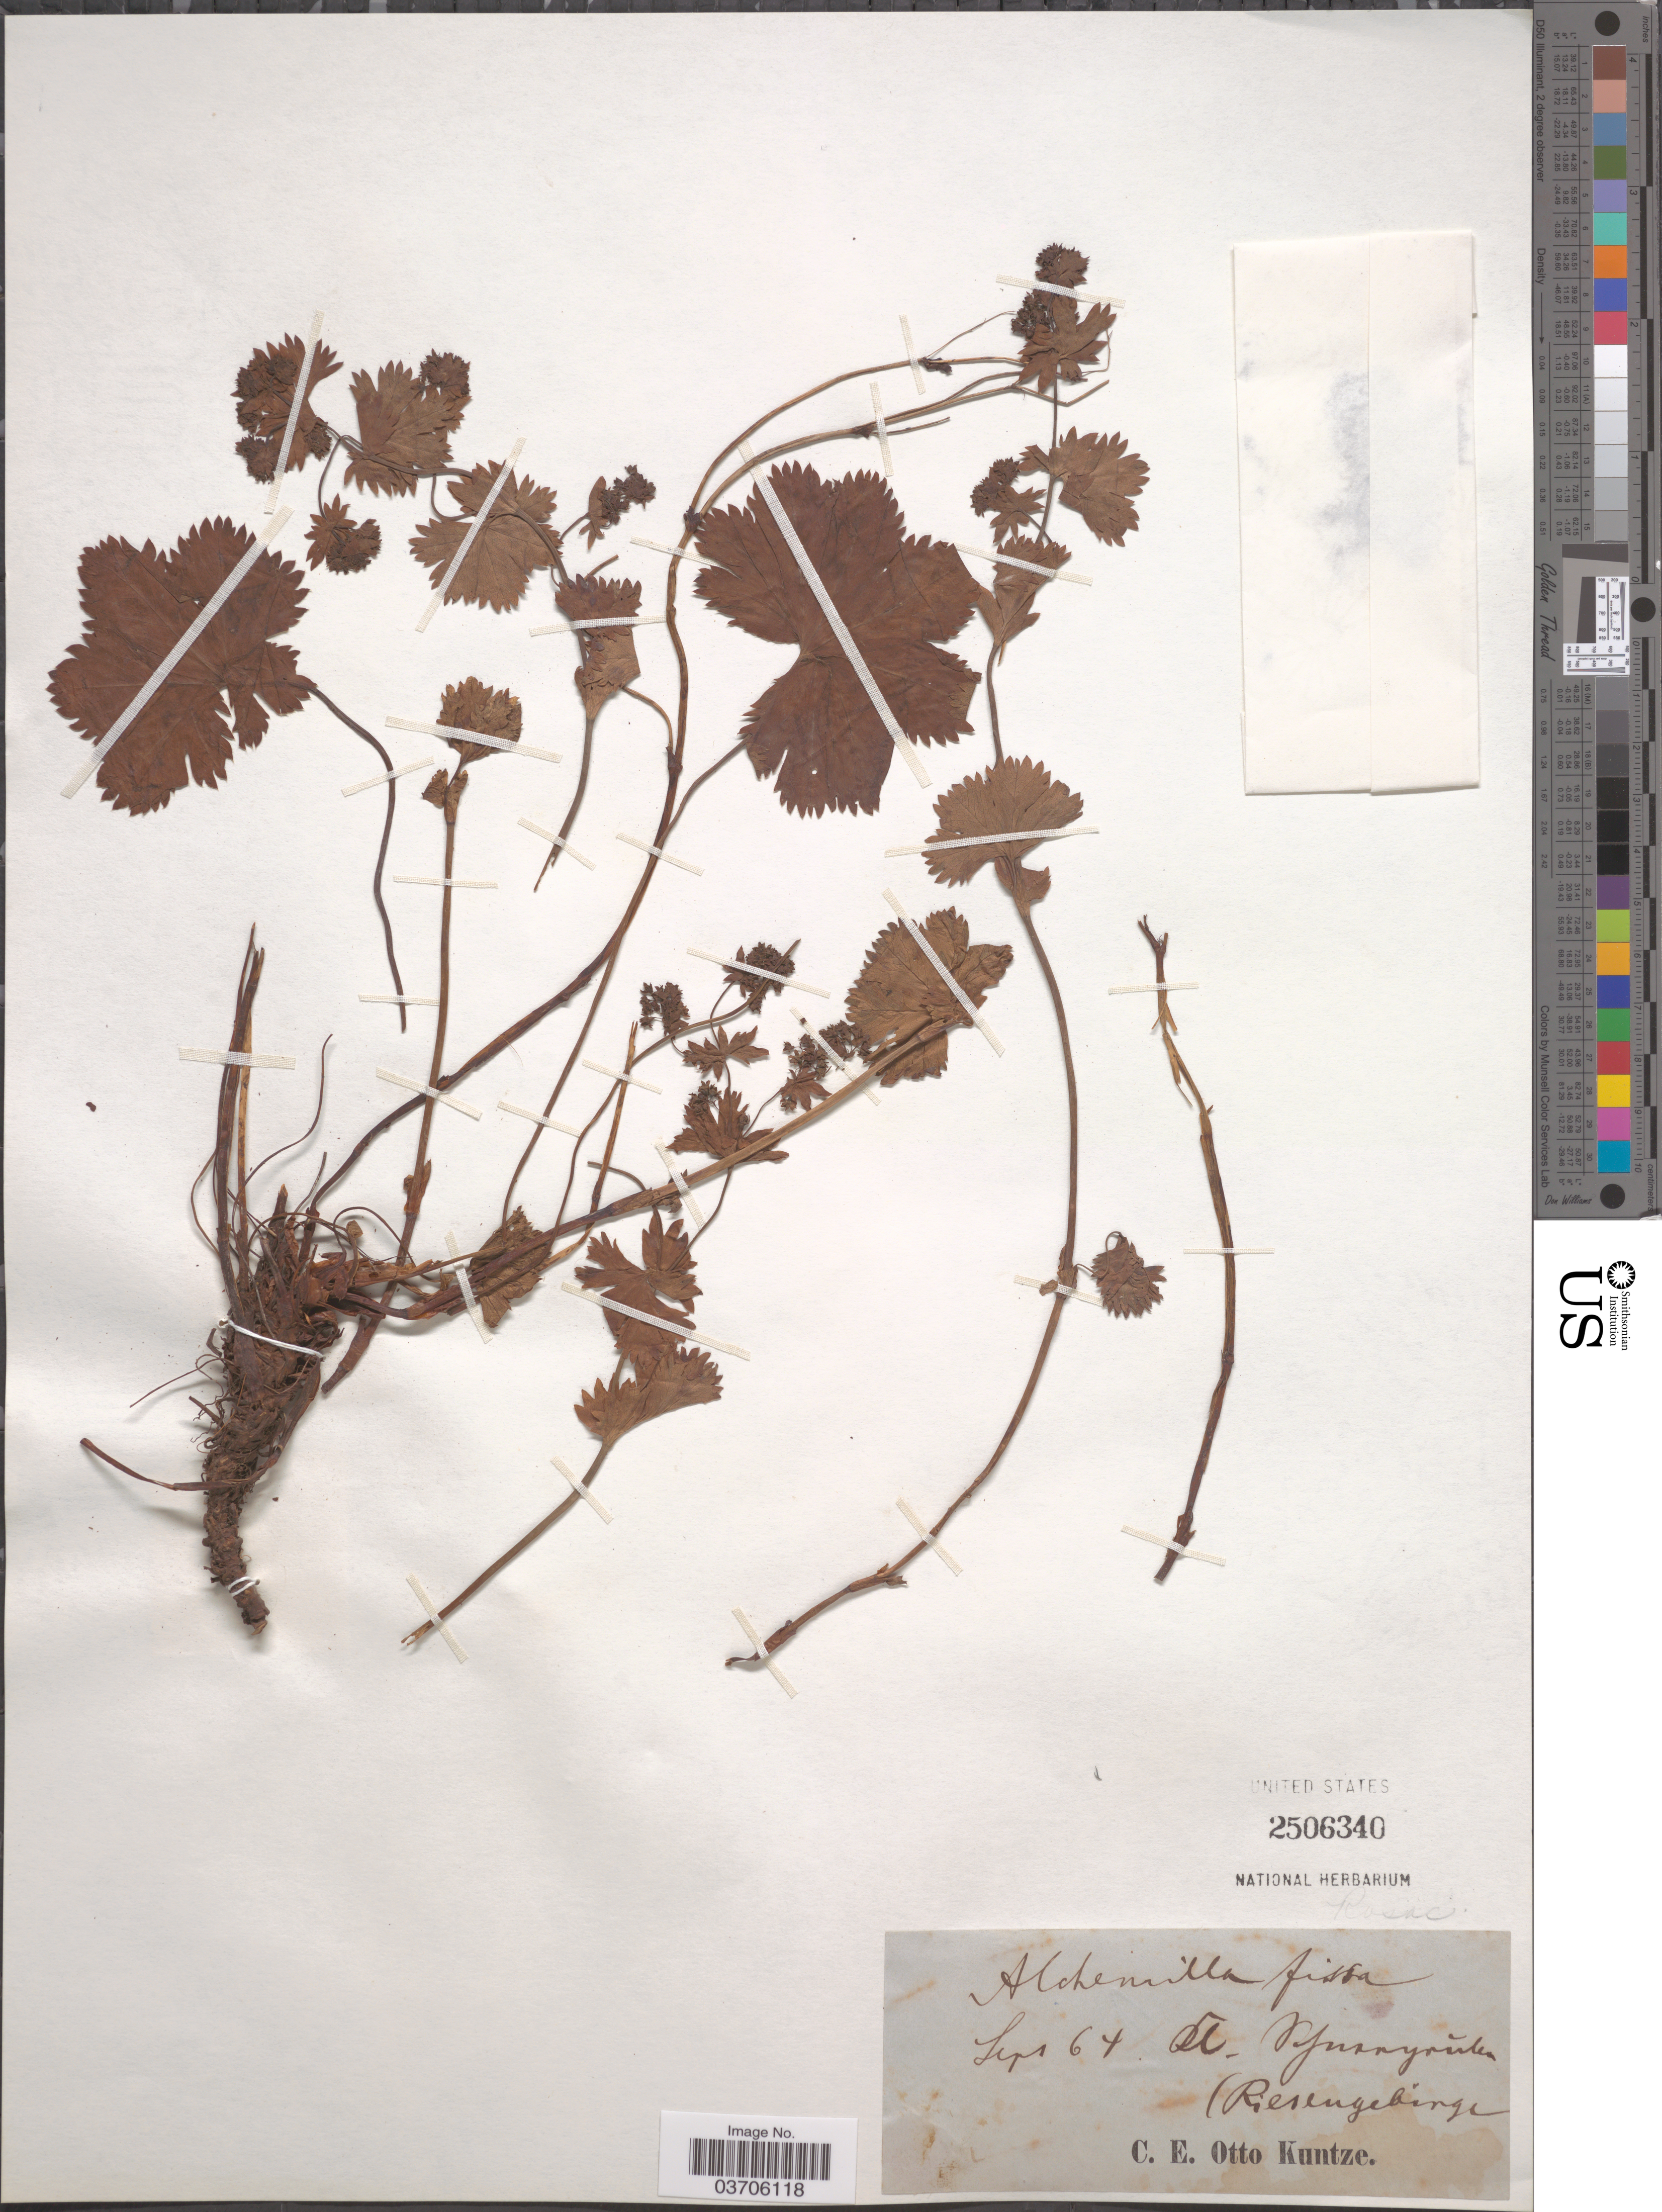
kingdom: Plantae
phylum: Tracheophyta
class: Magnoliopsida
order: Rosales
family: Rosaceae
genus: Alchemilla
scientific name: Alchemilla fissa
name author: Schum. ex Sturm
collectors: C.E.O. Kuntze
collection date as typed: Transcribed d/m/y: /9/64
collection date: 1864-09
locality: [illegible text] Riesengebirge.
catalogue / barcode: US 2506340